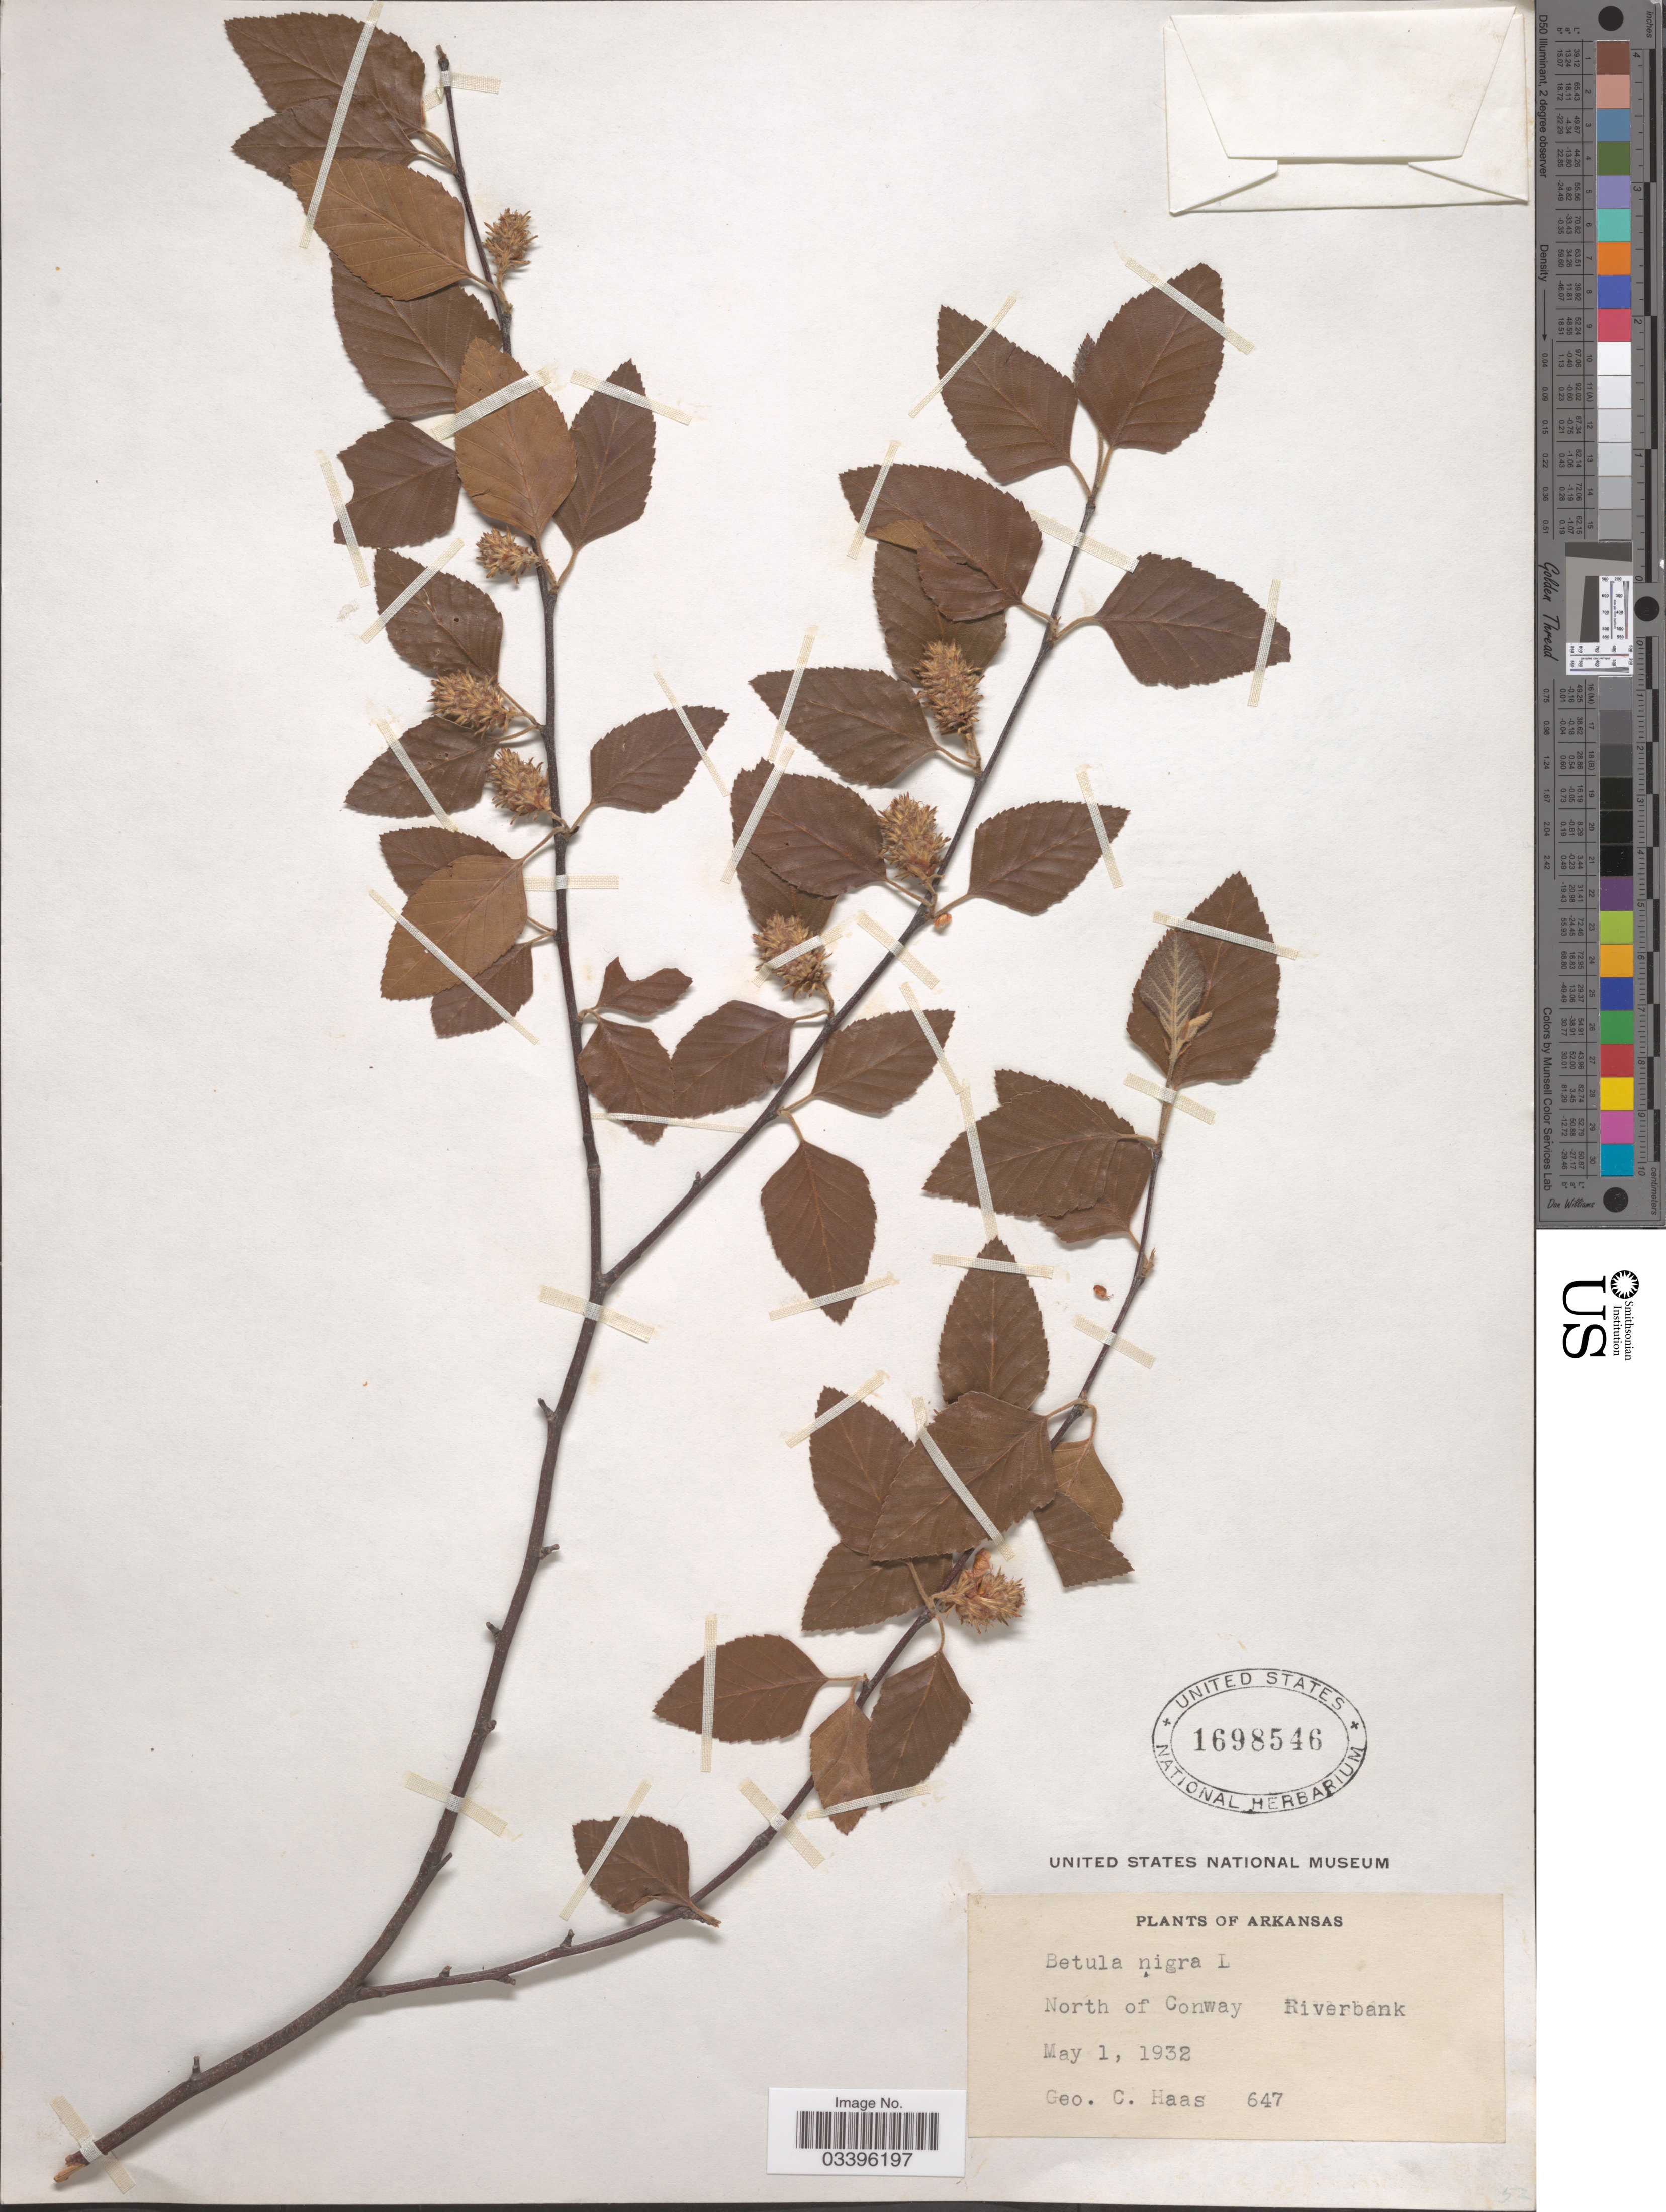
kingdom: Plantae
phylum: Tracheophyta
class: Magnoliopsida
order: Fagales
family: Betulaceae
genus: Betula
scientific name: Betula nigra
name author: L.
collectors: G. Haas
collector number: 647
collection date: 1932-05-01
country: United States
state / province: Arkansas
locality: North of Conway. Riverbank.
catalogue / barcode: US 1698546